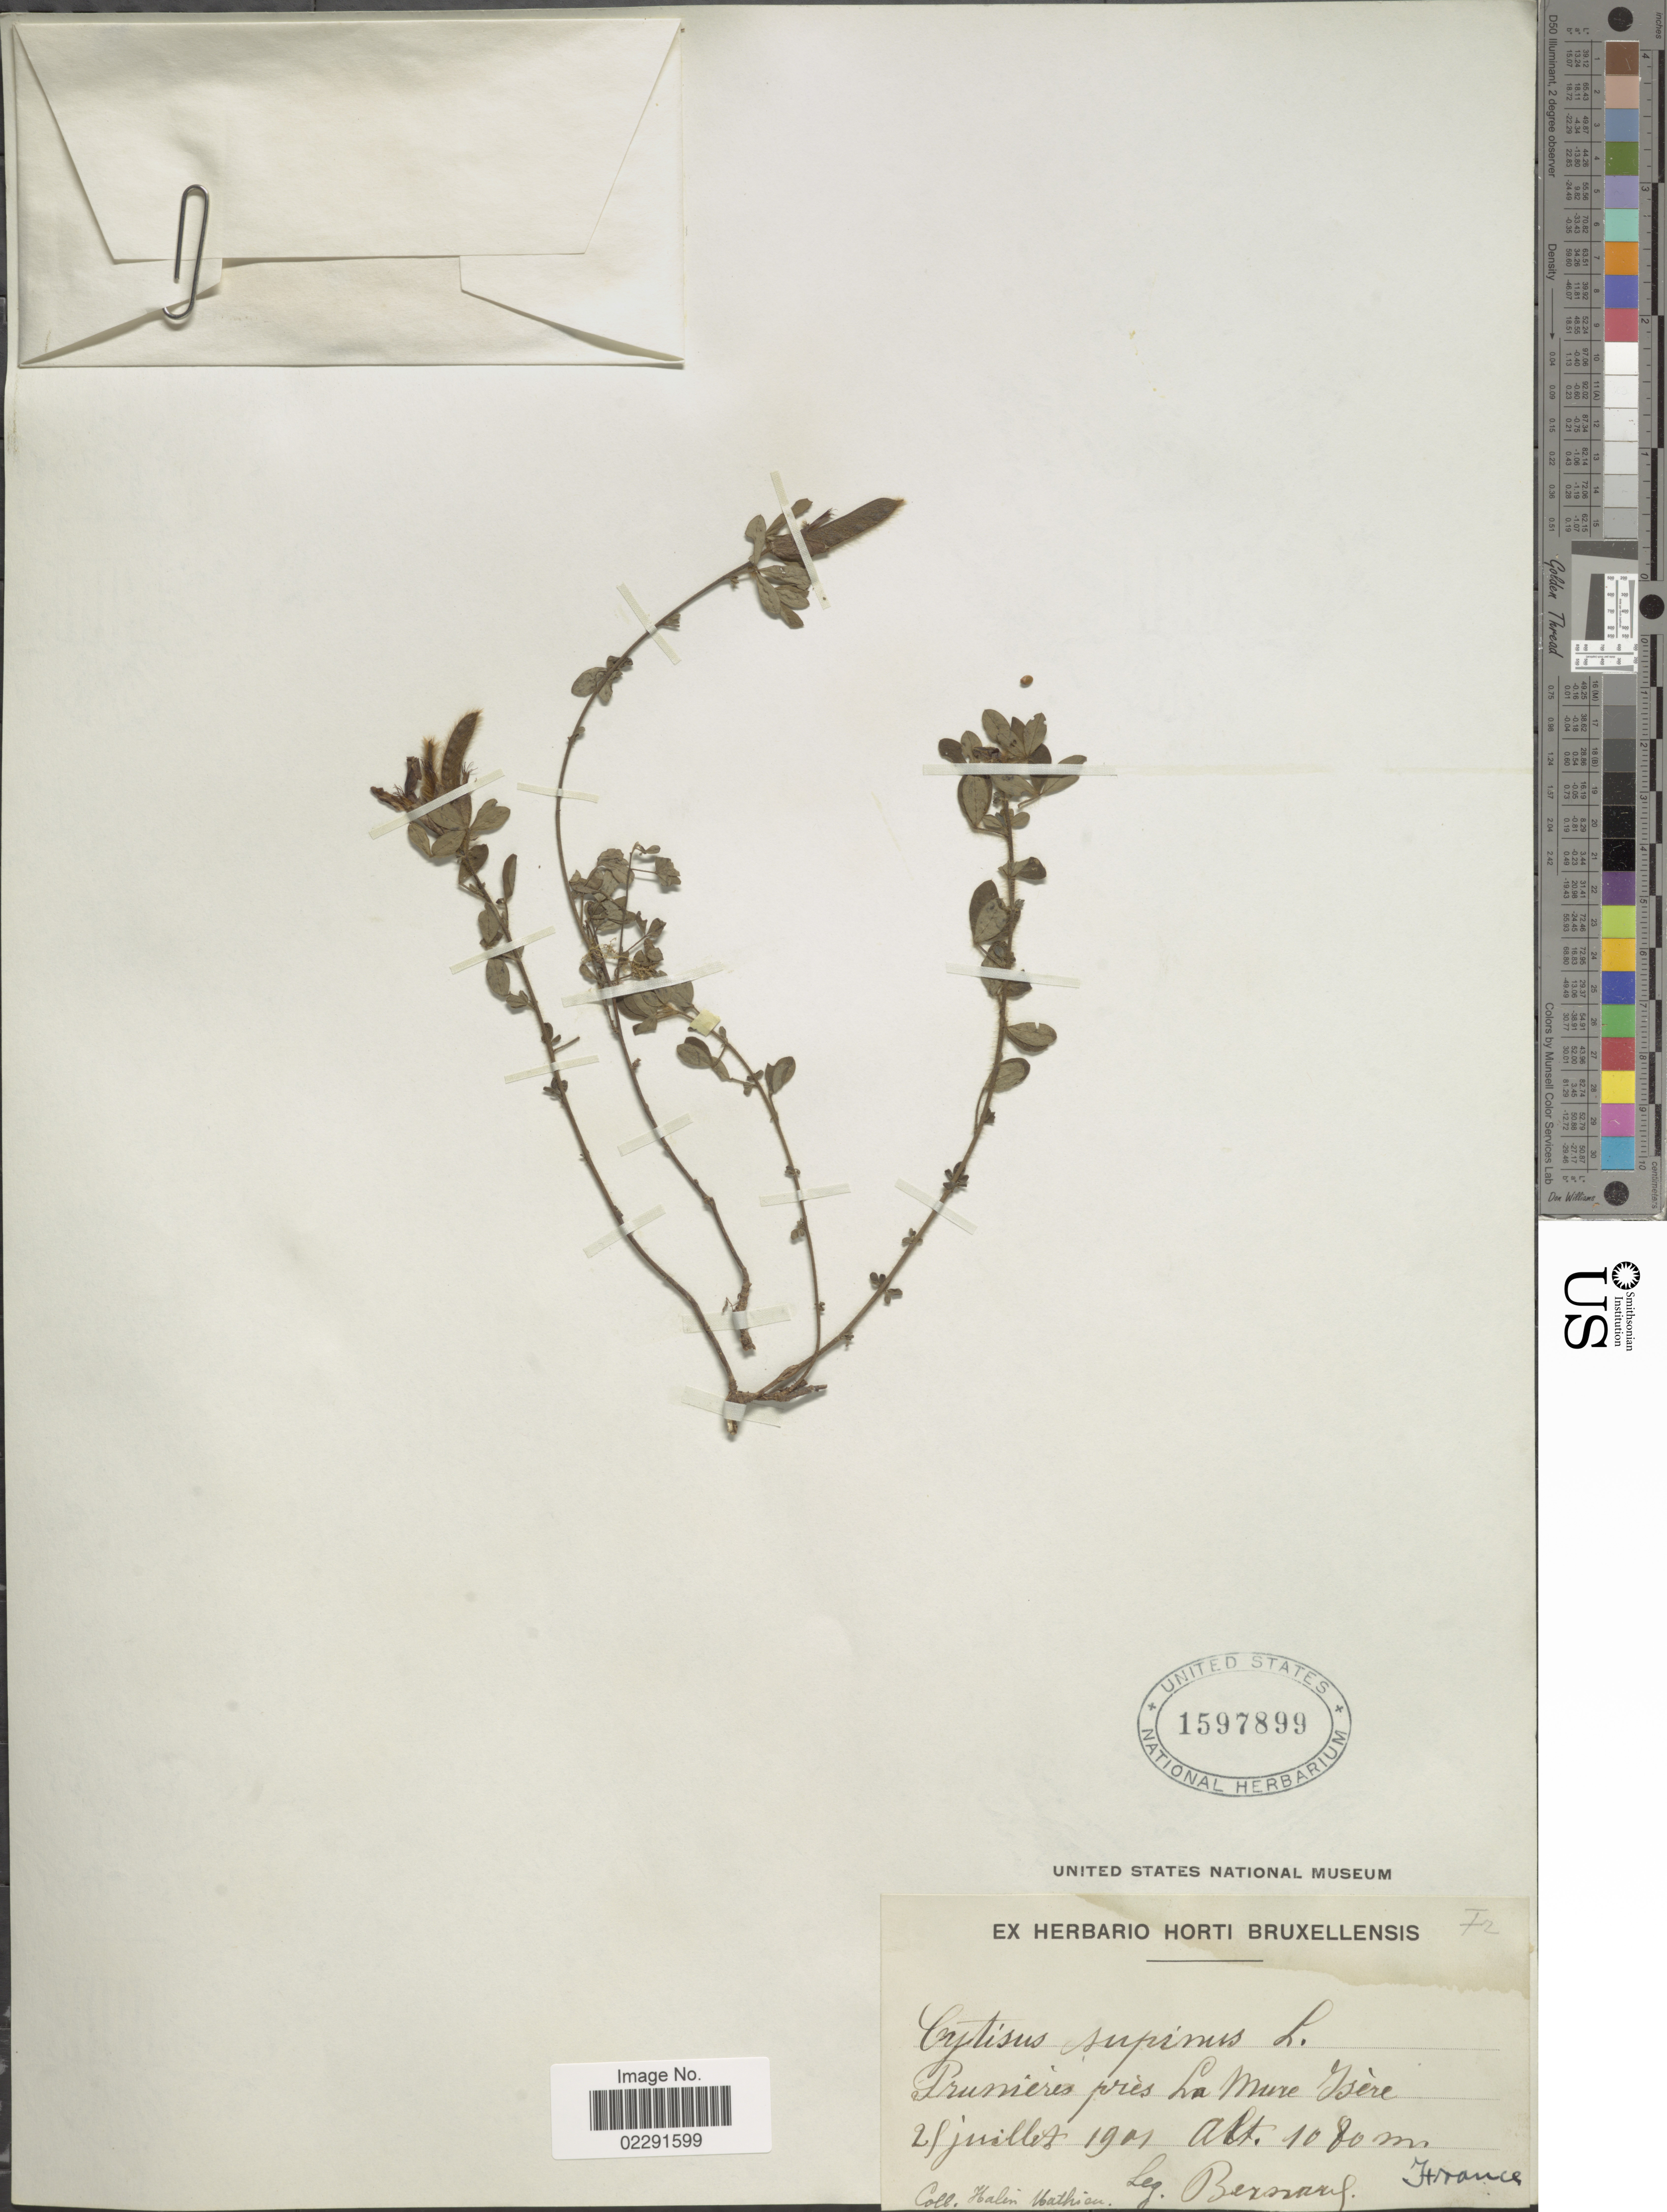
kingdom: Plantae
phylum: Tracheophyta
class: Magnoliopsida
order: Fabales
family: Fabaceae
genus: Cytisus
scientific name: Cytisus supinus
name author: L.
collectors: -. Bernard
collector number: I2?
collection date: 1901-07-28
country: France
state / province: Auvergne-Rhône-Alpes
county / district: Isère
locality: Prunieres prs La Mure Isere.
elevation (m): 1080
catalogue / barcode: US 1597899